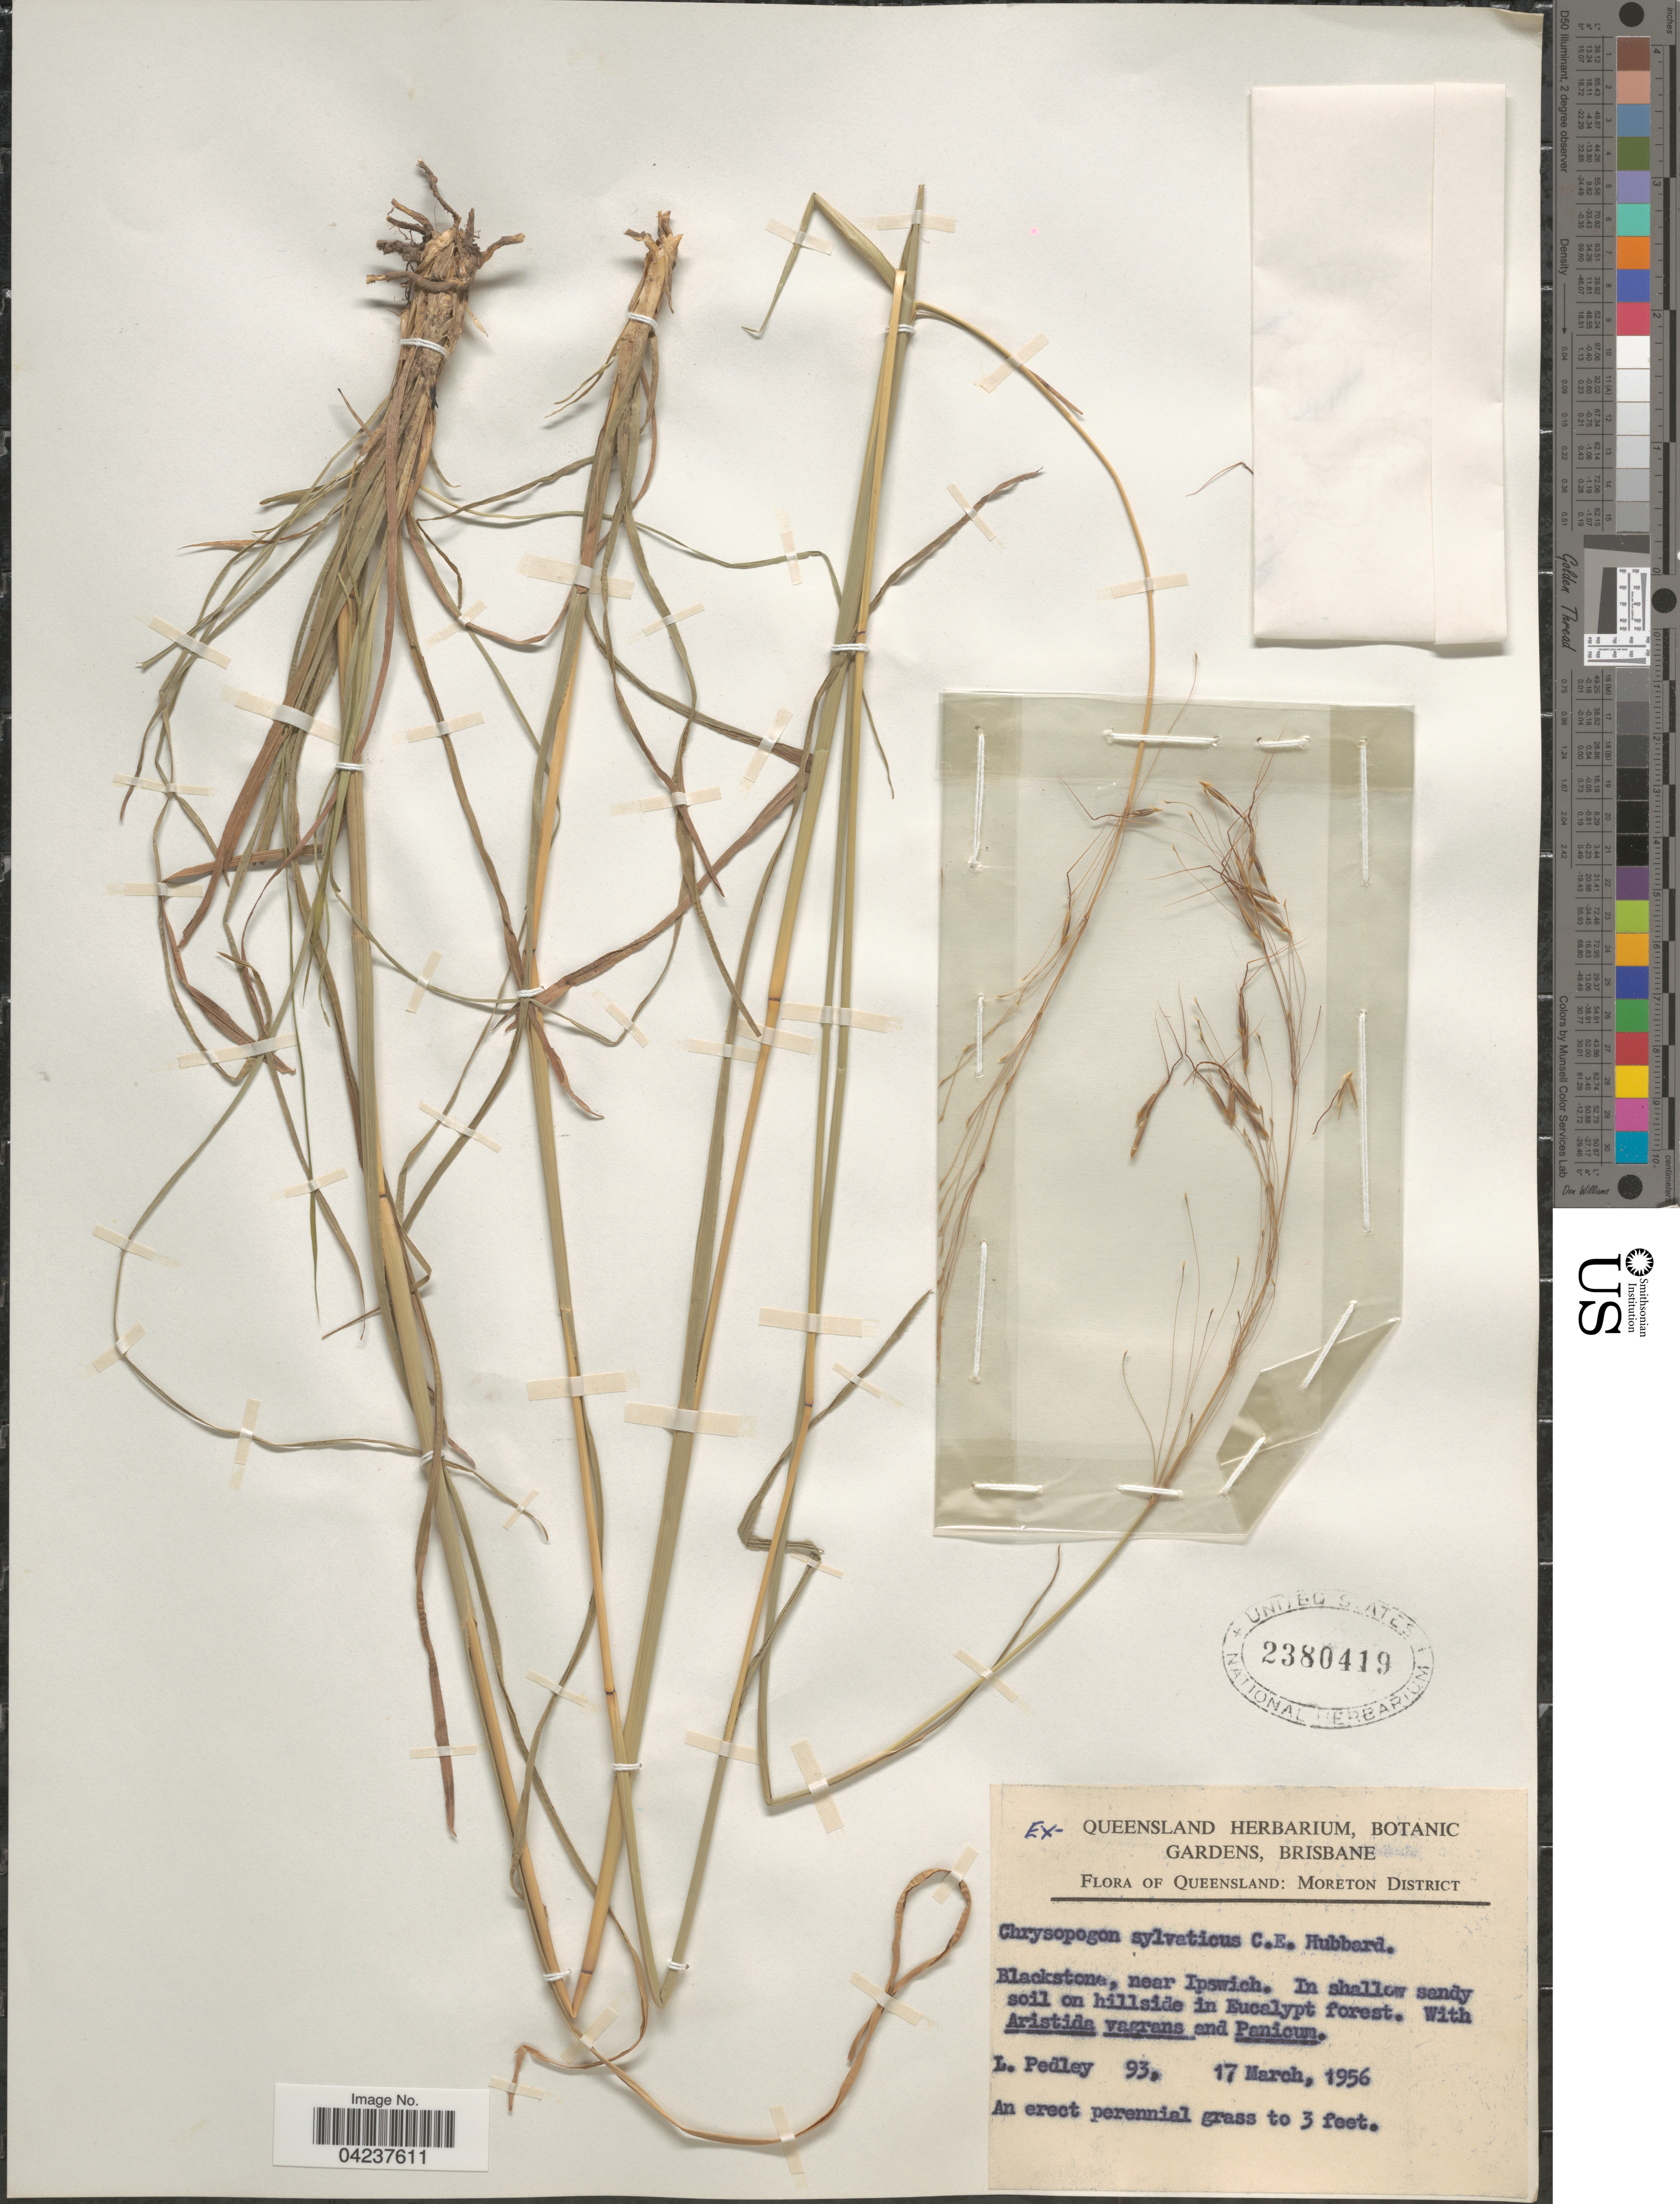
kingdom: Plantae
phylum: Tracheophyta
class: Liliopsida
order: Poales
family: Poaceae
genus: Chrysopogon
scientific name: Chrysopogon sylvaticus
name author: C.E. Hubb.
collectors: L. Pedley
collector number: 93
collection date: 1956-03-17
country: Australia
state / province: Queensland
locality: Moreton District. Blackstone, near Ipswich.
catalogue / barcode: US 2380419